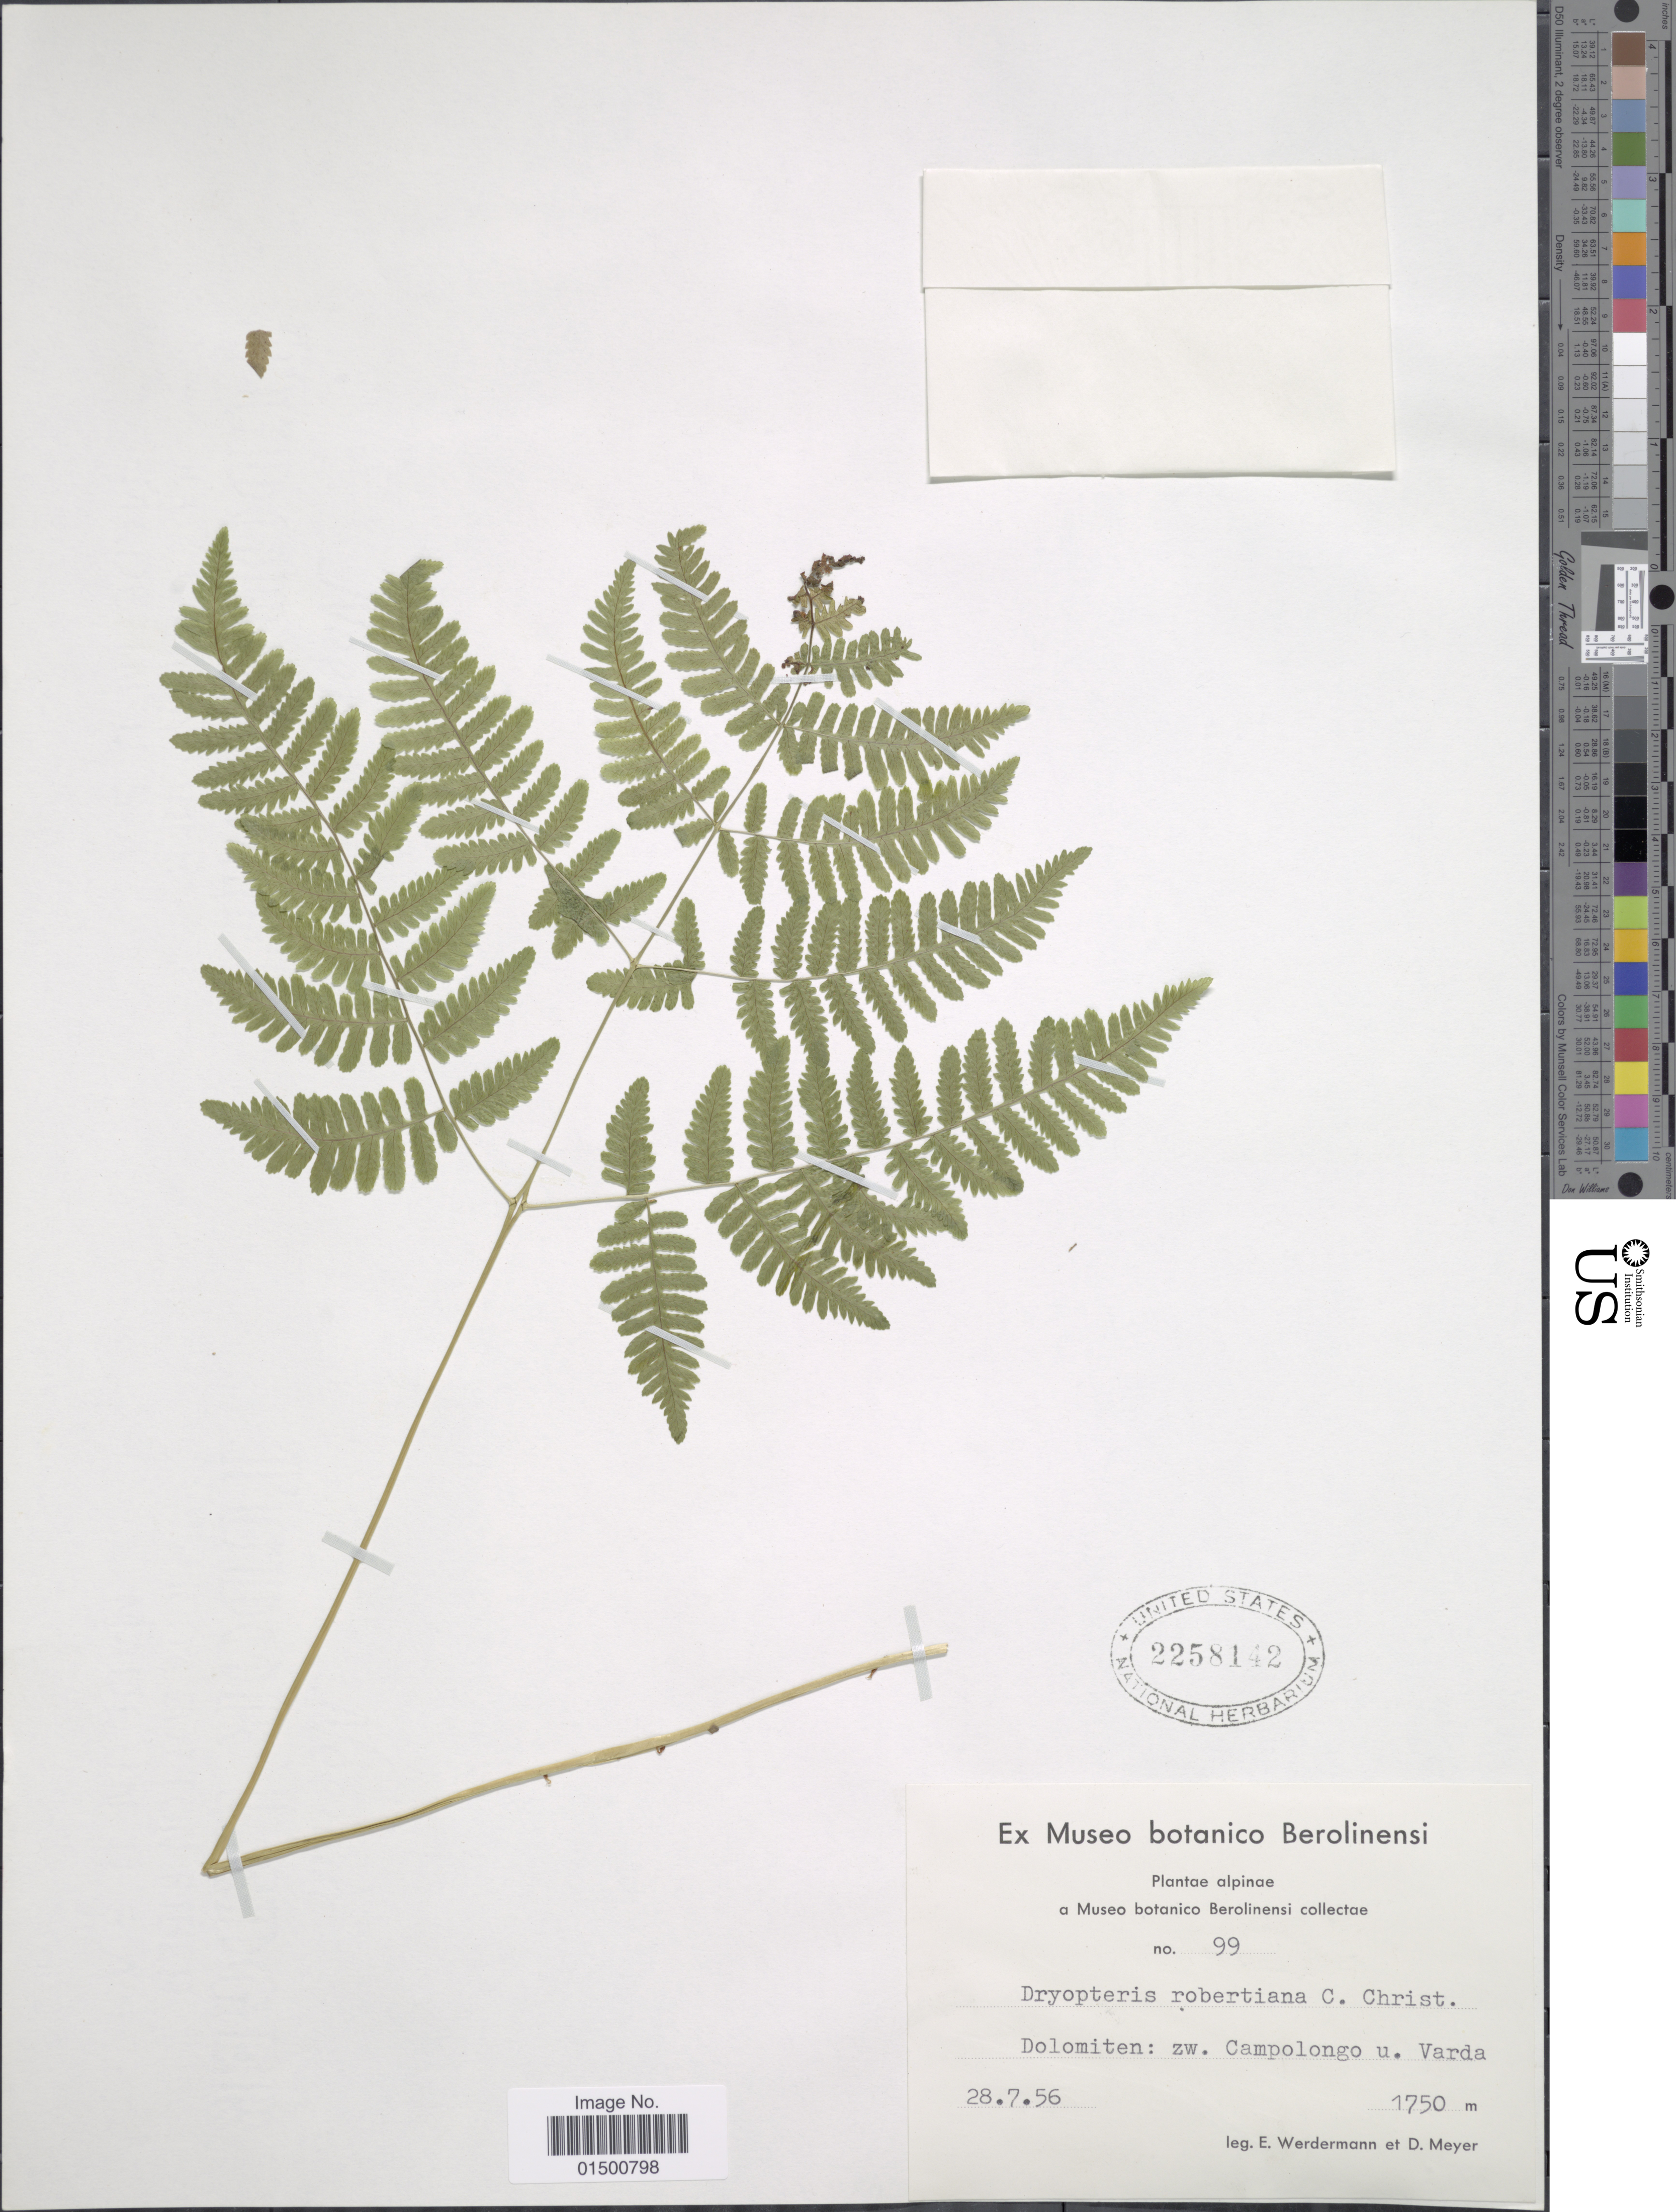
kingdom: Plantae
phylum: Tracheophyta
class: Polypodiopsida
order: Polypodiales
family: Cystopteridaceae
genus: Gymnocarpium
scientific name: Gymnocarpium robertianum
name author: (Hoffm.) Newman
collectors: E. Werdermann & D. Meyer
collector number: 99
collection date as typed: Transcribed d/m/y: 28/7/56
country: Italy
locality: Zw. Campolongo u. Varda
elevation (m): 1750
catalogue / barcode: US 2258142